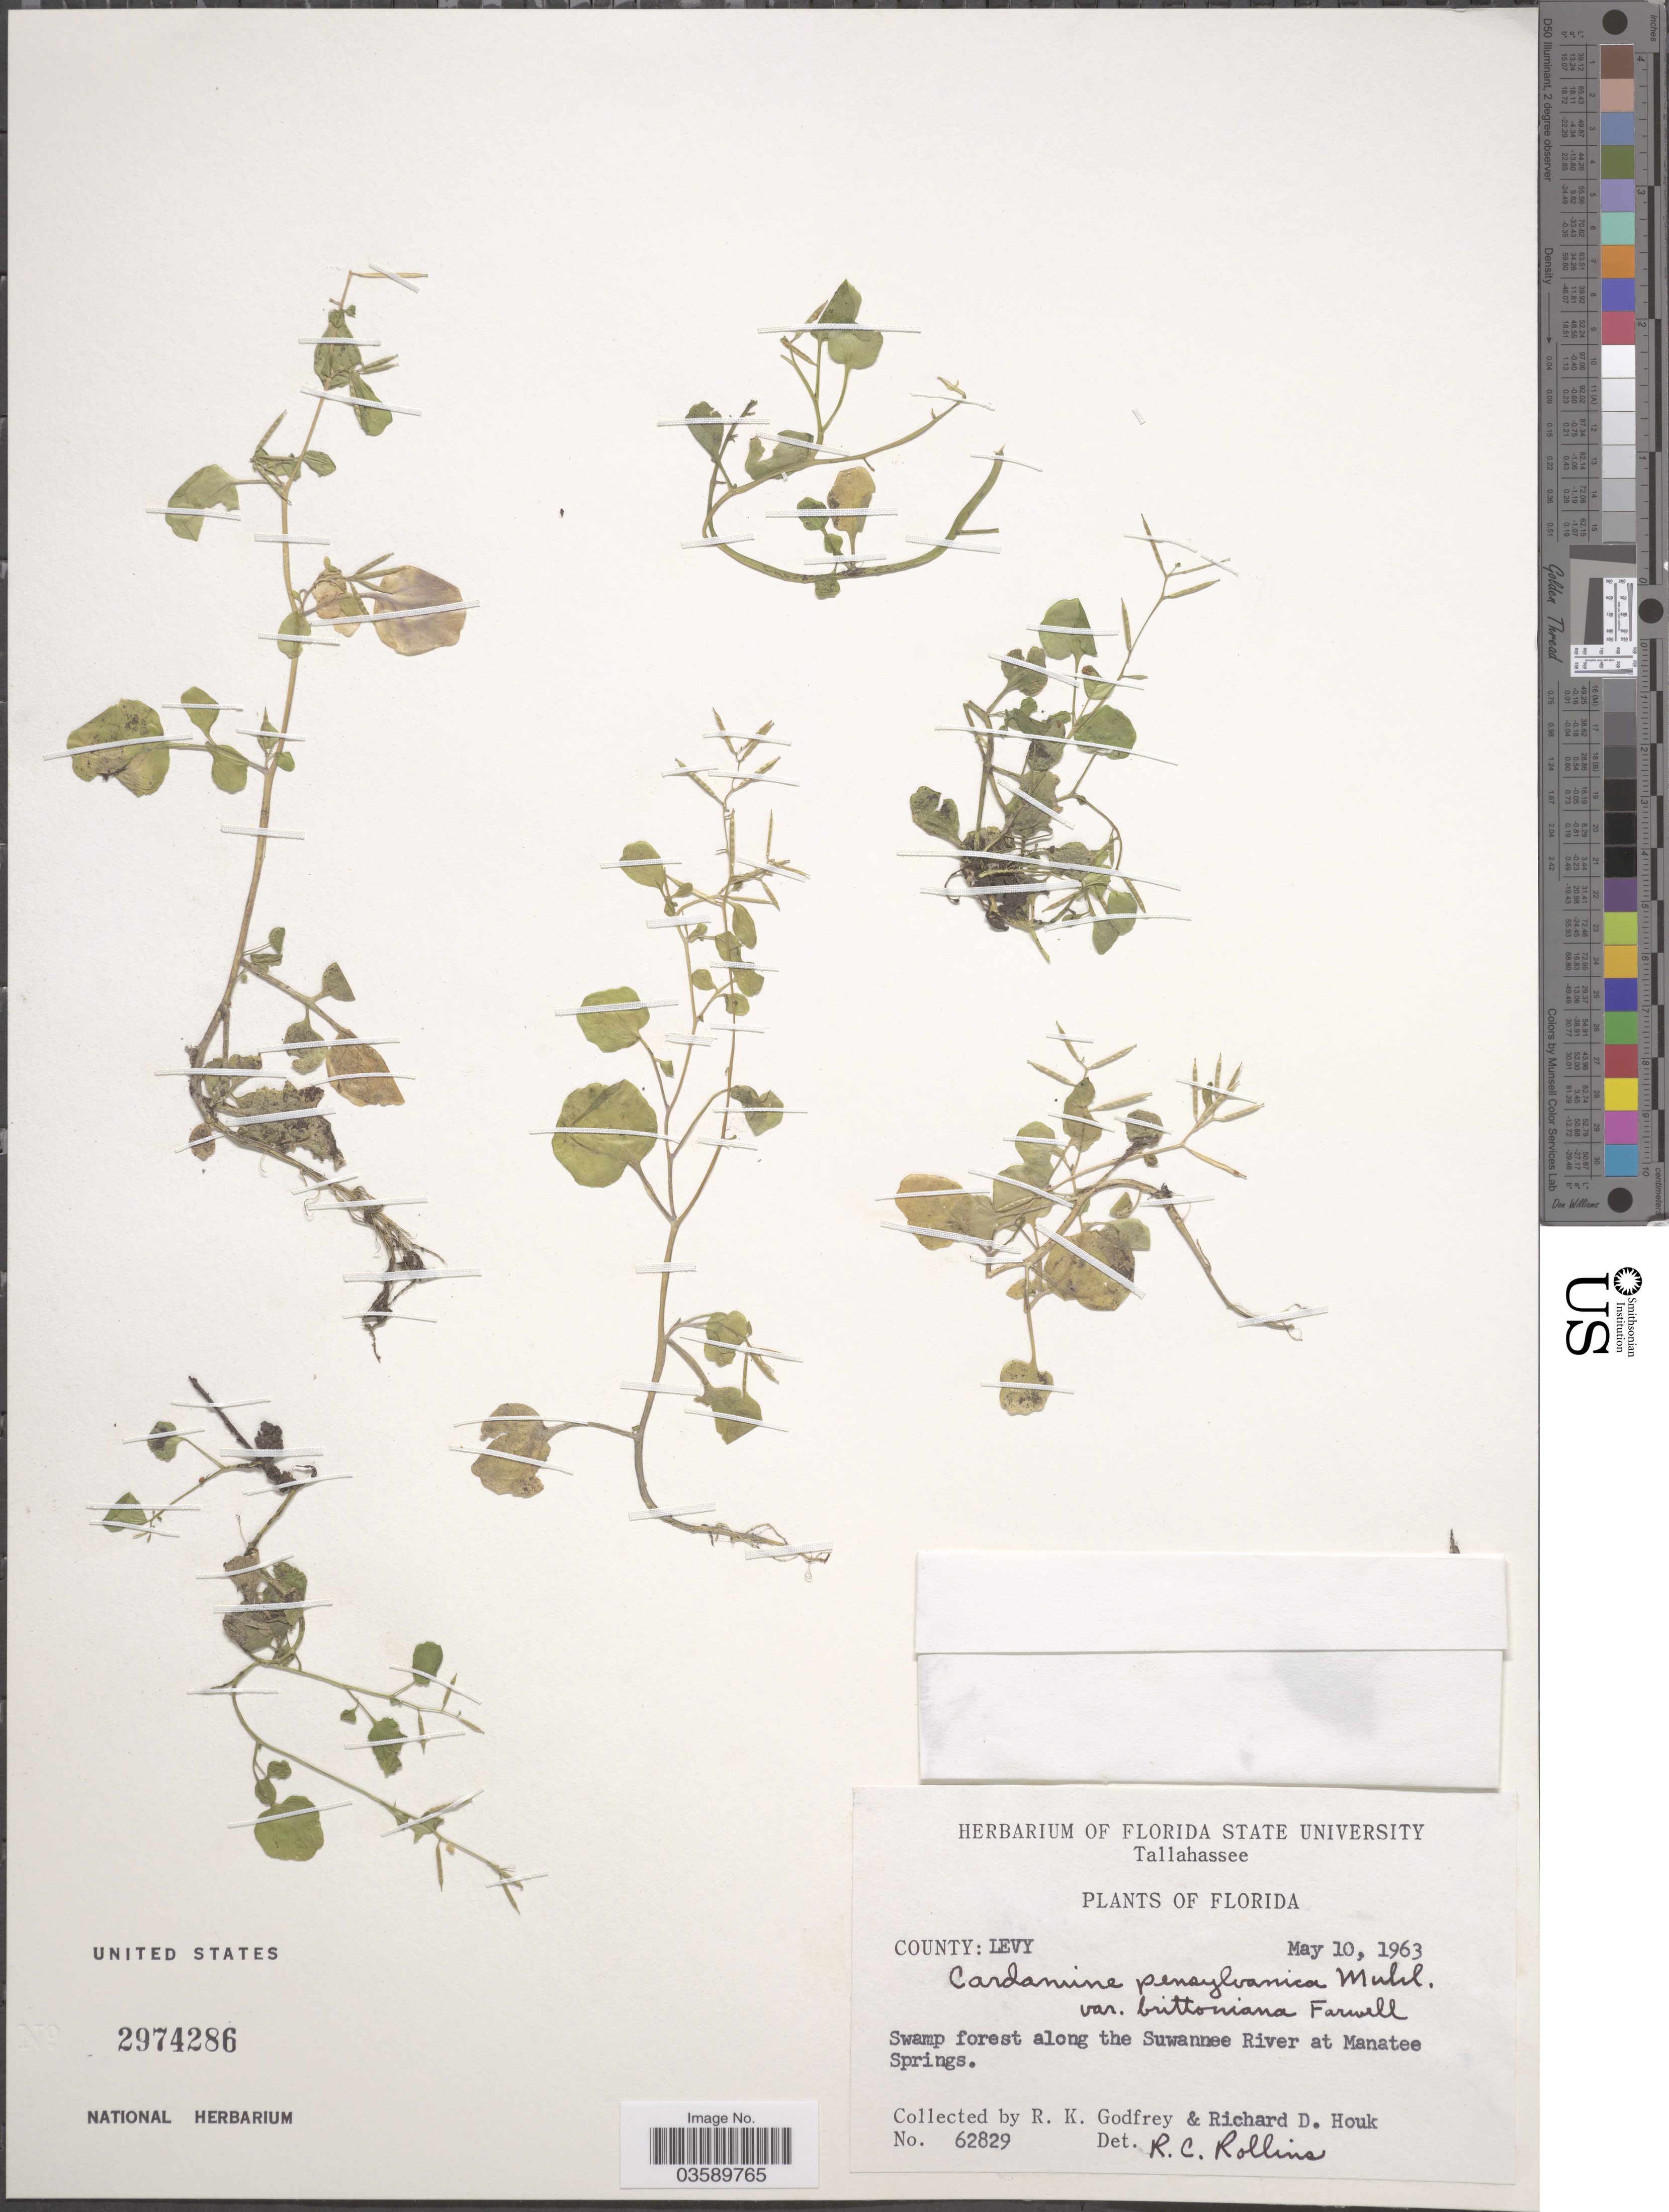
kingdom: Plantae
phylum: Tracheophyta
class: Magnoliopsida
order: Brassicales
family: Brassicaceae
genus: Cardamine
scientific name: Cardamine pensylvanica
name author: Muhl. ex Willd.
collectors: R. K. Godfrey & R. Houk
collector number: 62829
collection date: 1963-05-10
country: United States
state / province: Florida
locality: County: Levy. Swamp forest along the Suwannee River at Manatee Springs.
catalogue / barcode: US 2974286